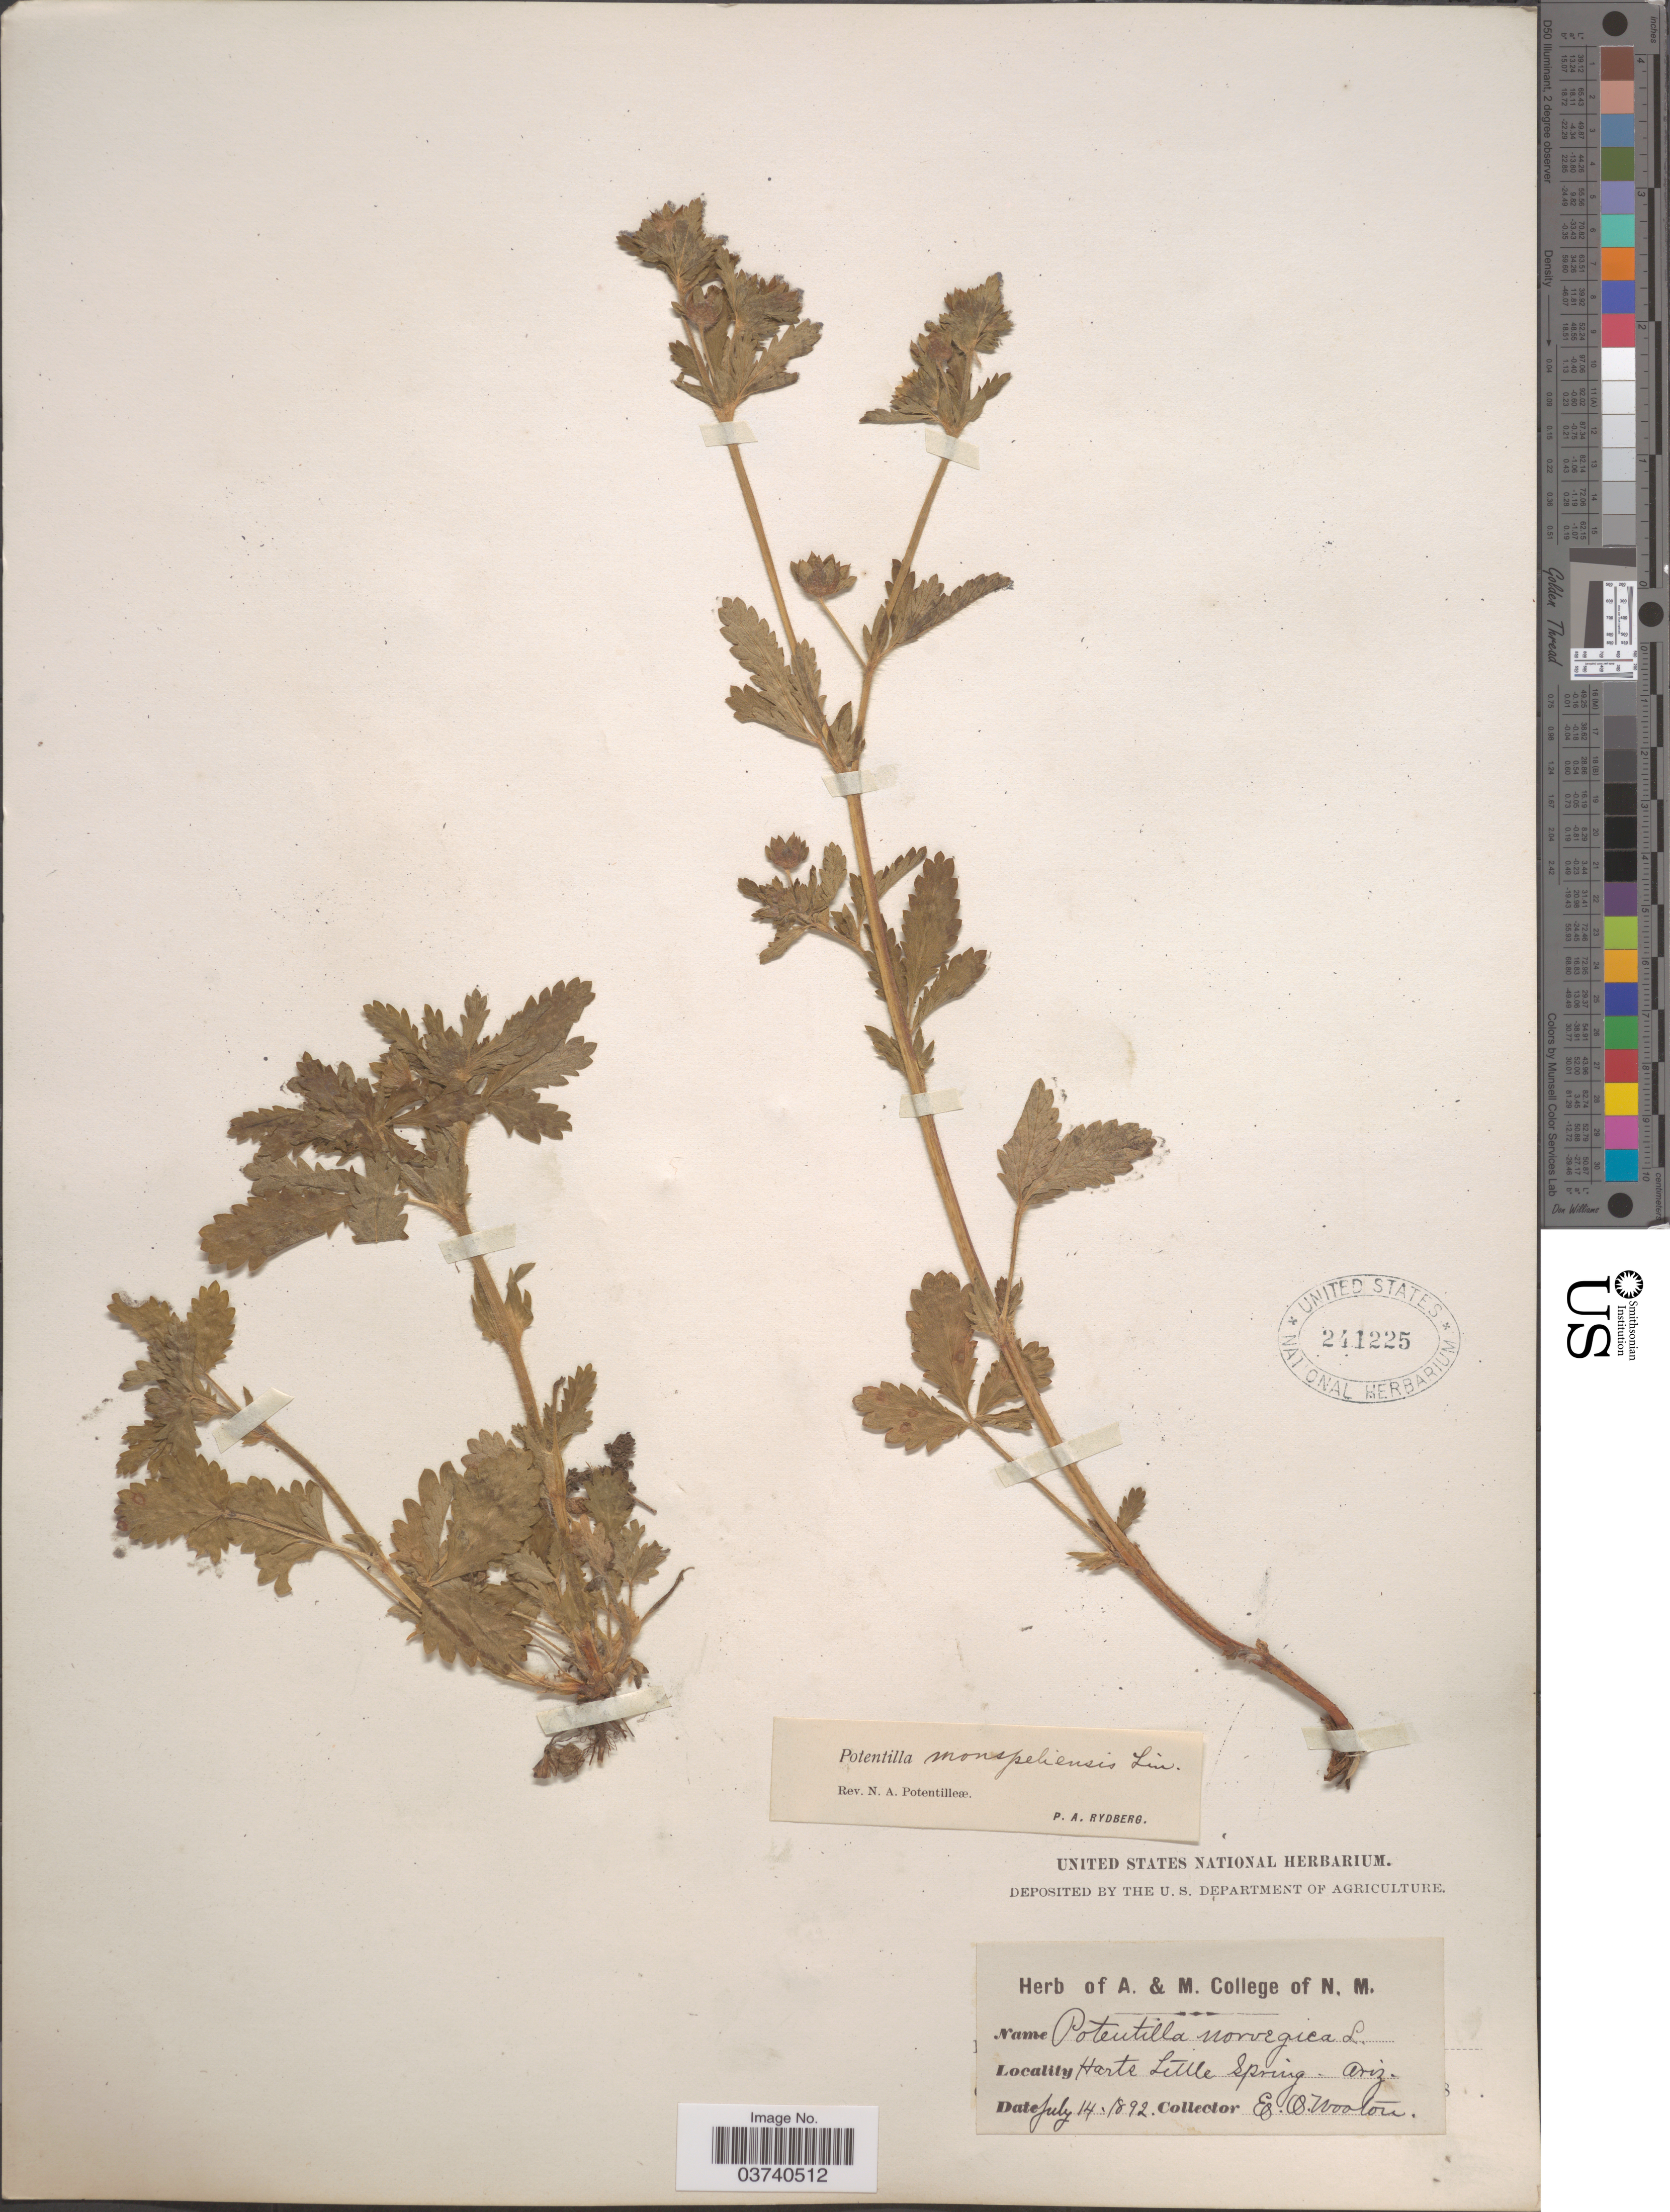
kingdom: Plantae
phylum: Tracheophyta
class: Magnoliopsida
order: Rosales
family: Rosaceae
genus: Potentilla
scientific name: Potentilla norvegica subsp. monspeliensis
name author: (L.) Asch. & Graebn.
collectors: E. O. Wooton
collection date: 1892-07-14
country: United States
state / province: Arizona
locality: Harts Little Spring.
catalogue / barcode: US 241225